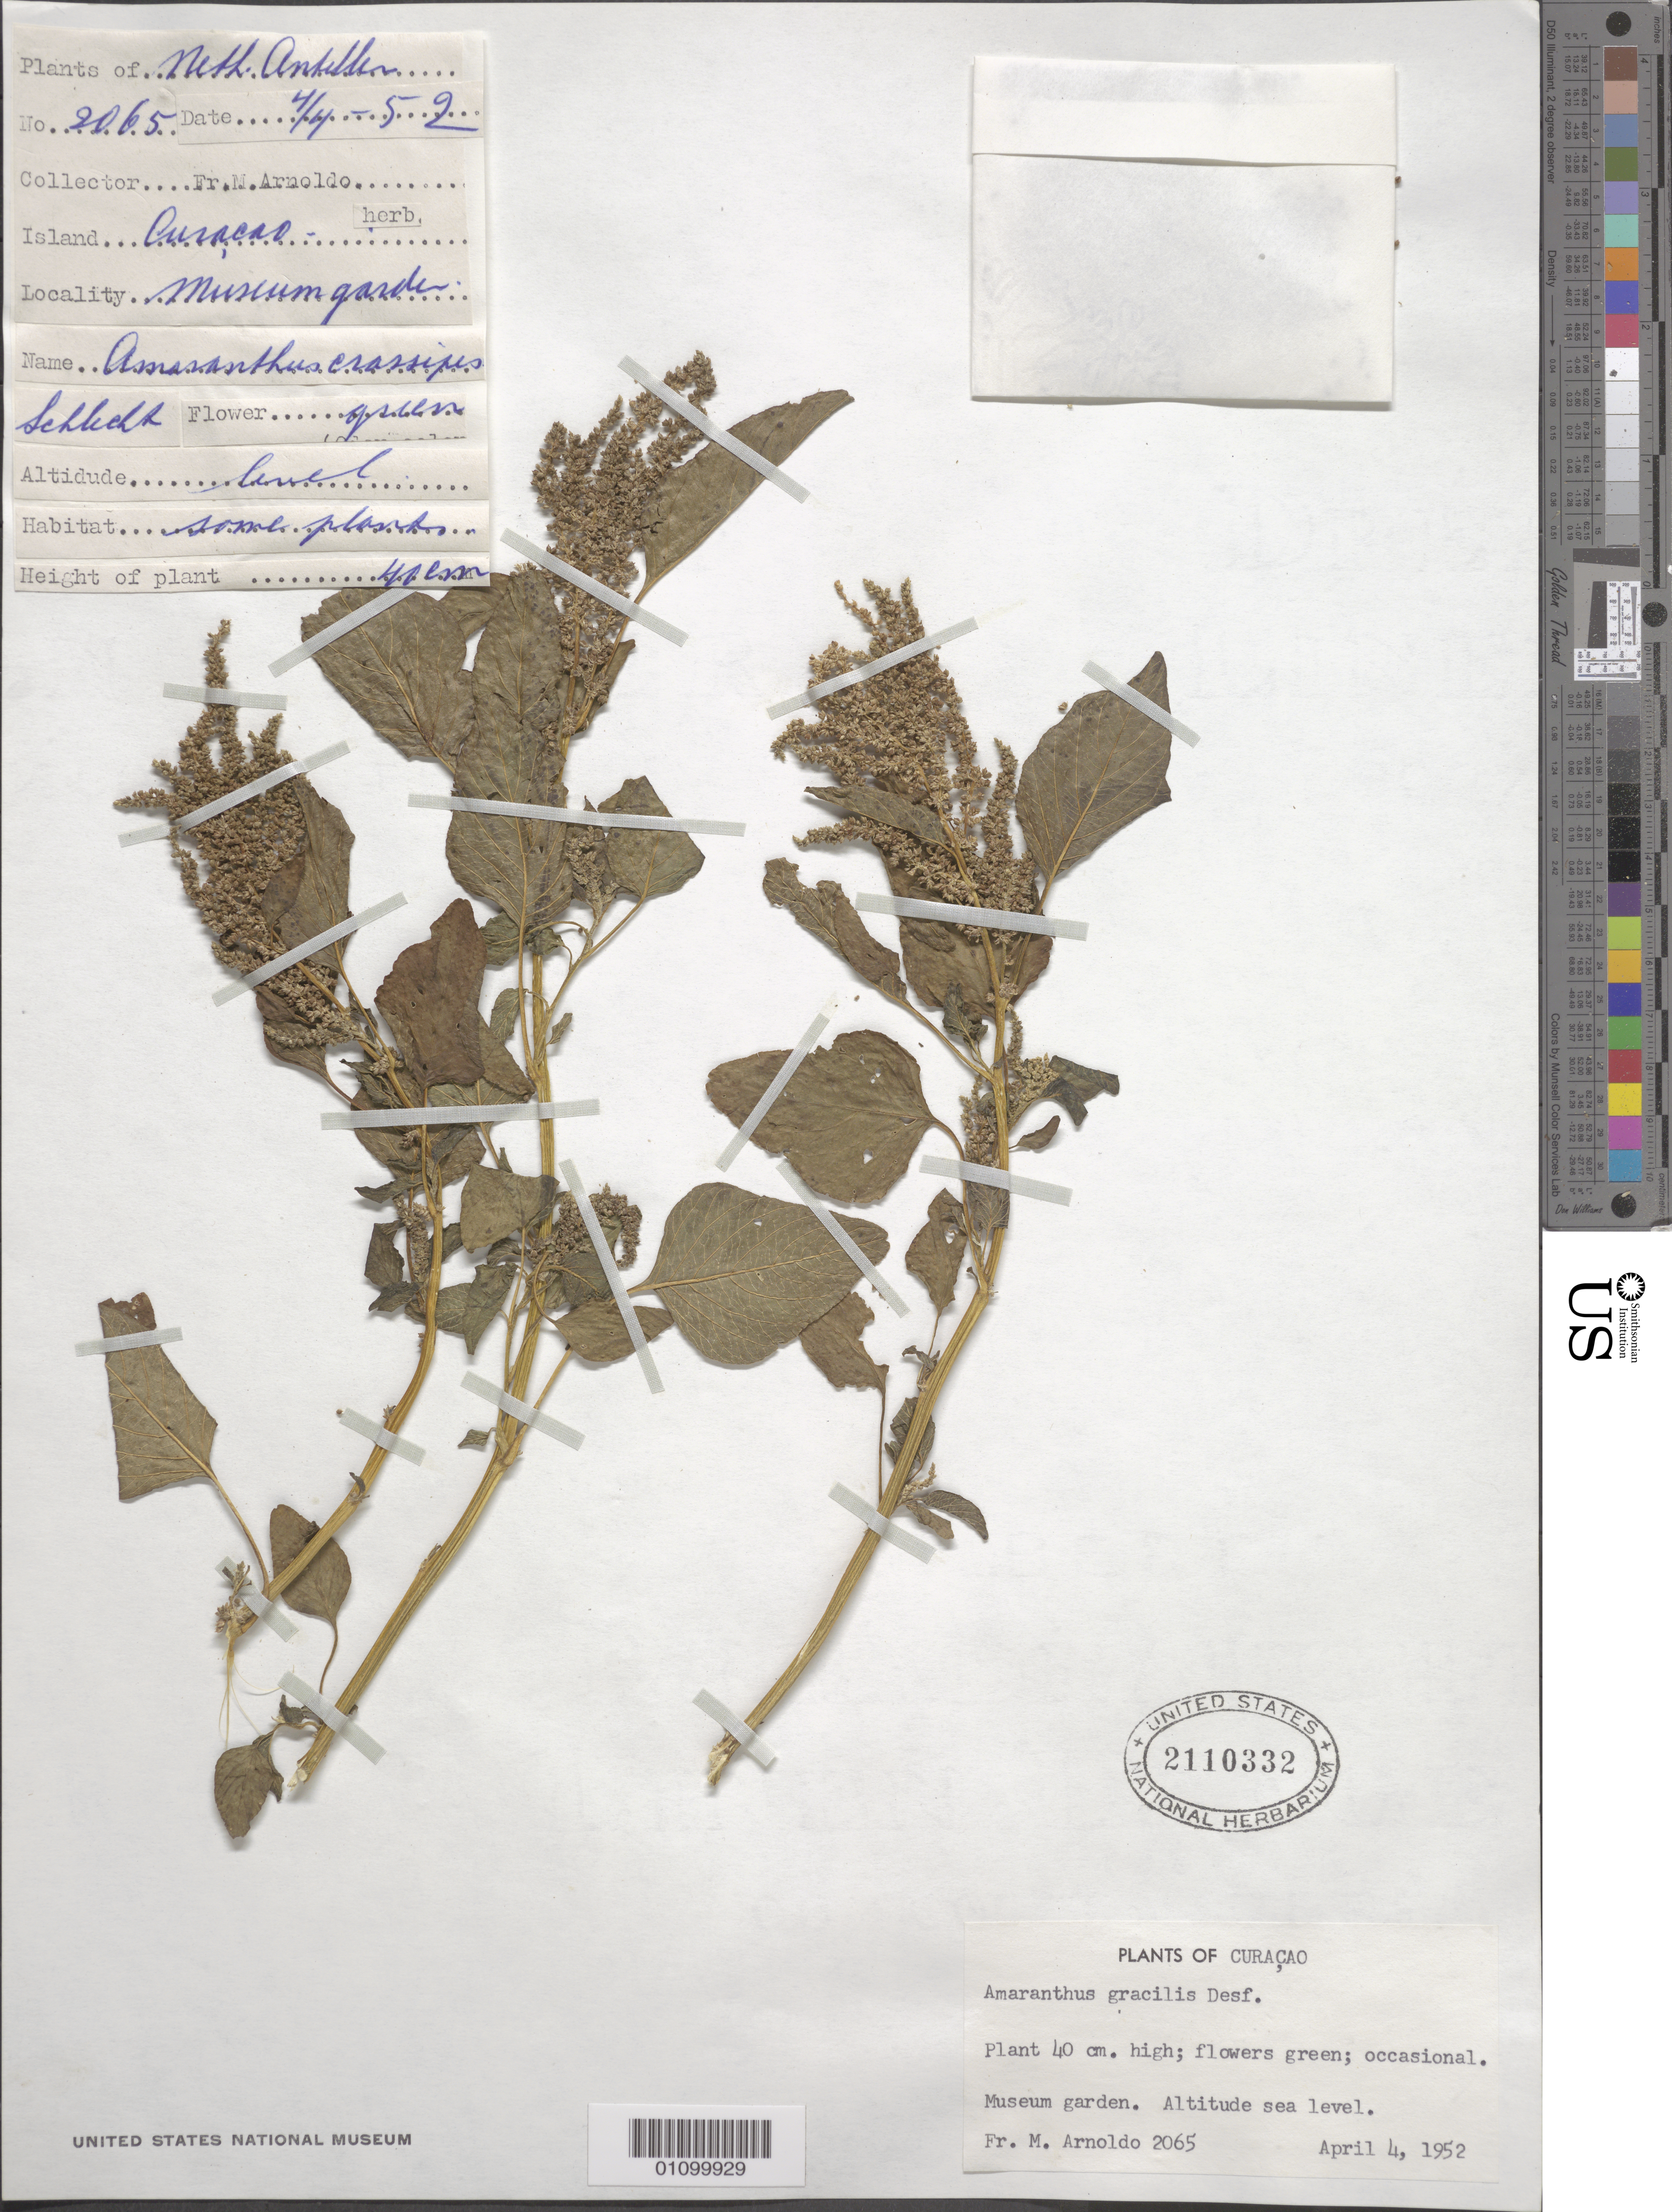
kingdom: Plantae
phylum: Tracheophyta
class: Magnoliopsida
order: Caryophyllales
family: Amaranthaceae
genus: Amaranthus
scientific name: Amaranthus viridis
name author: L.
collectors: N. Arnoldo-Broeders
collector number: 2065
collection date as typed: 04 Apr 1952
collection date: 1952-04-04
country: Curaçao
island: Curaçao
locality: Museum garden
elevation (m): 0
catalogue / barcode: US 2110332